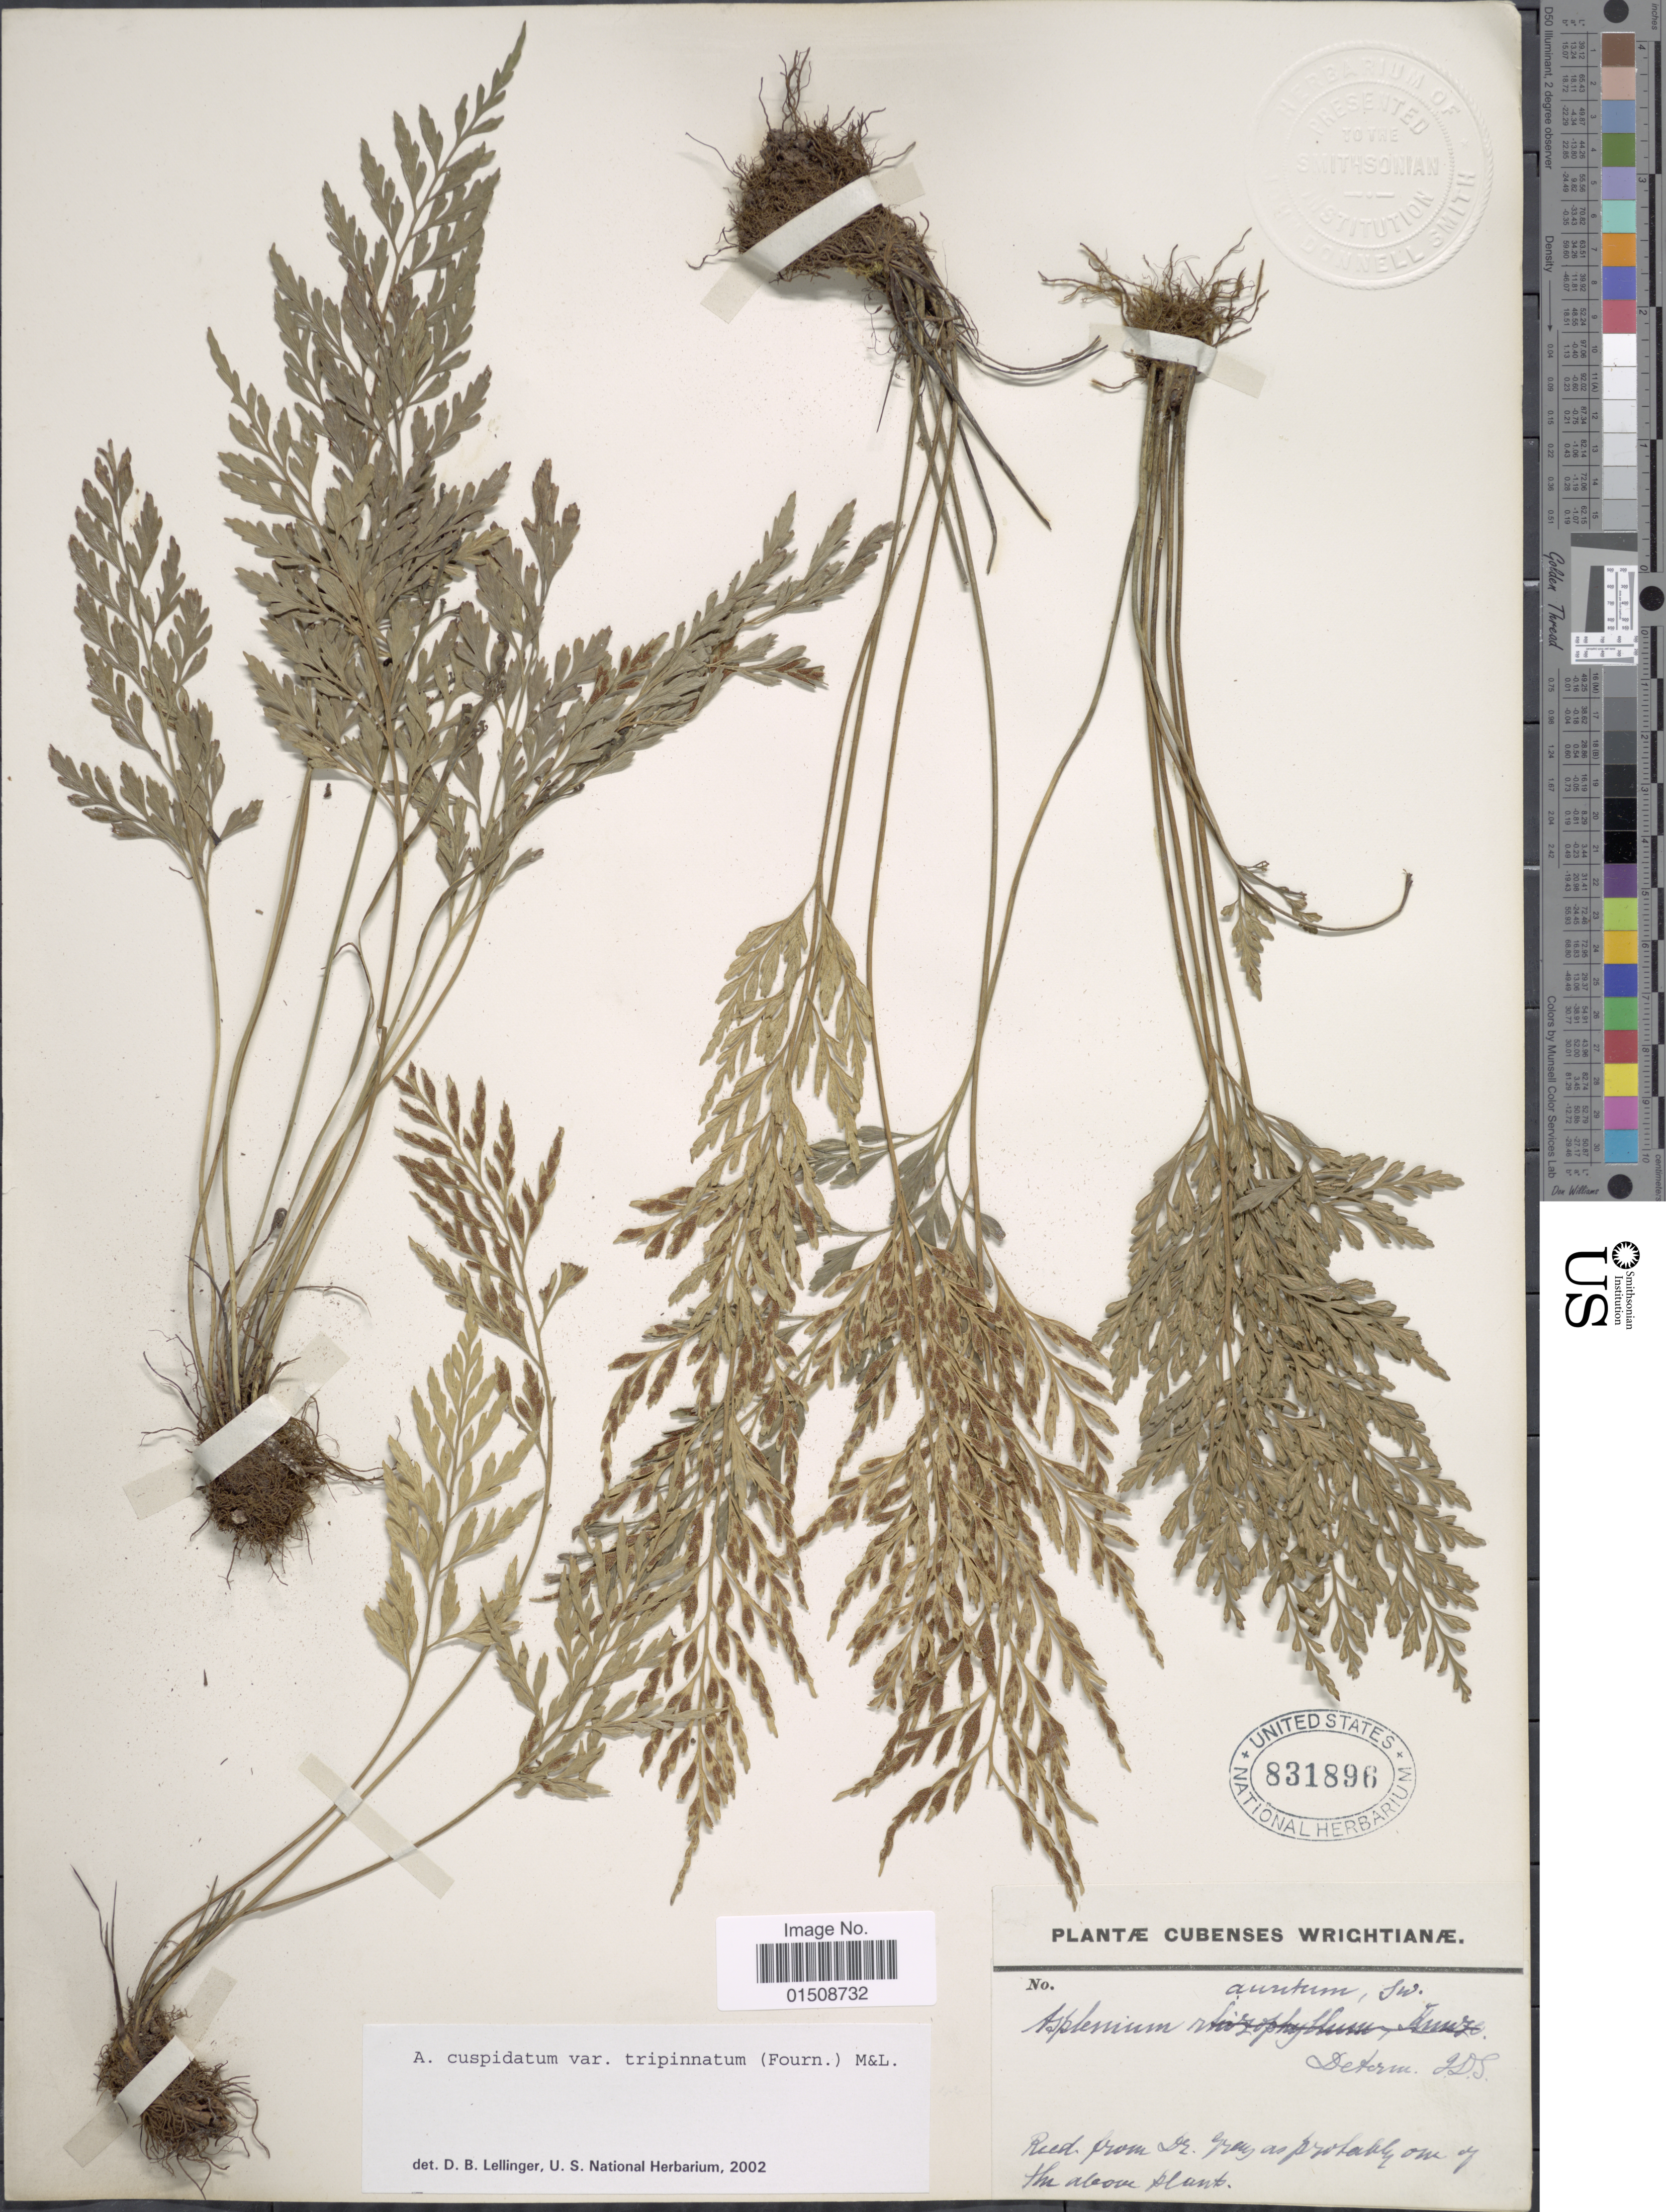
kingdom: Plantae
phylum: Tracheophyta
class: Polypodiopsida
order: Polypodiales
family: Aspleniaceae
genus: Asplenium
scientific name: Asplenium cuspidatum var. tripinnatum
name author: (E. Fourn.) C.V. Morton & Lellinger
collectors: Wright, --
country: Cuba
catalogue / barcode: US 831896